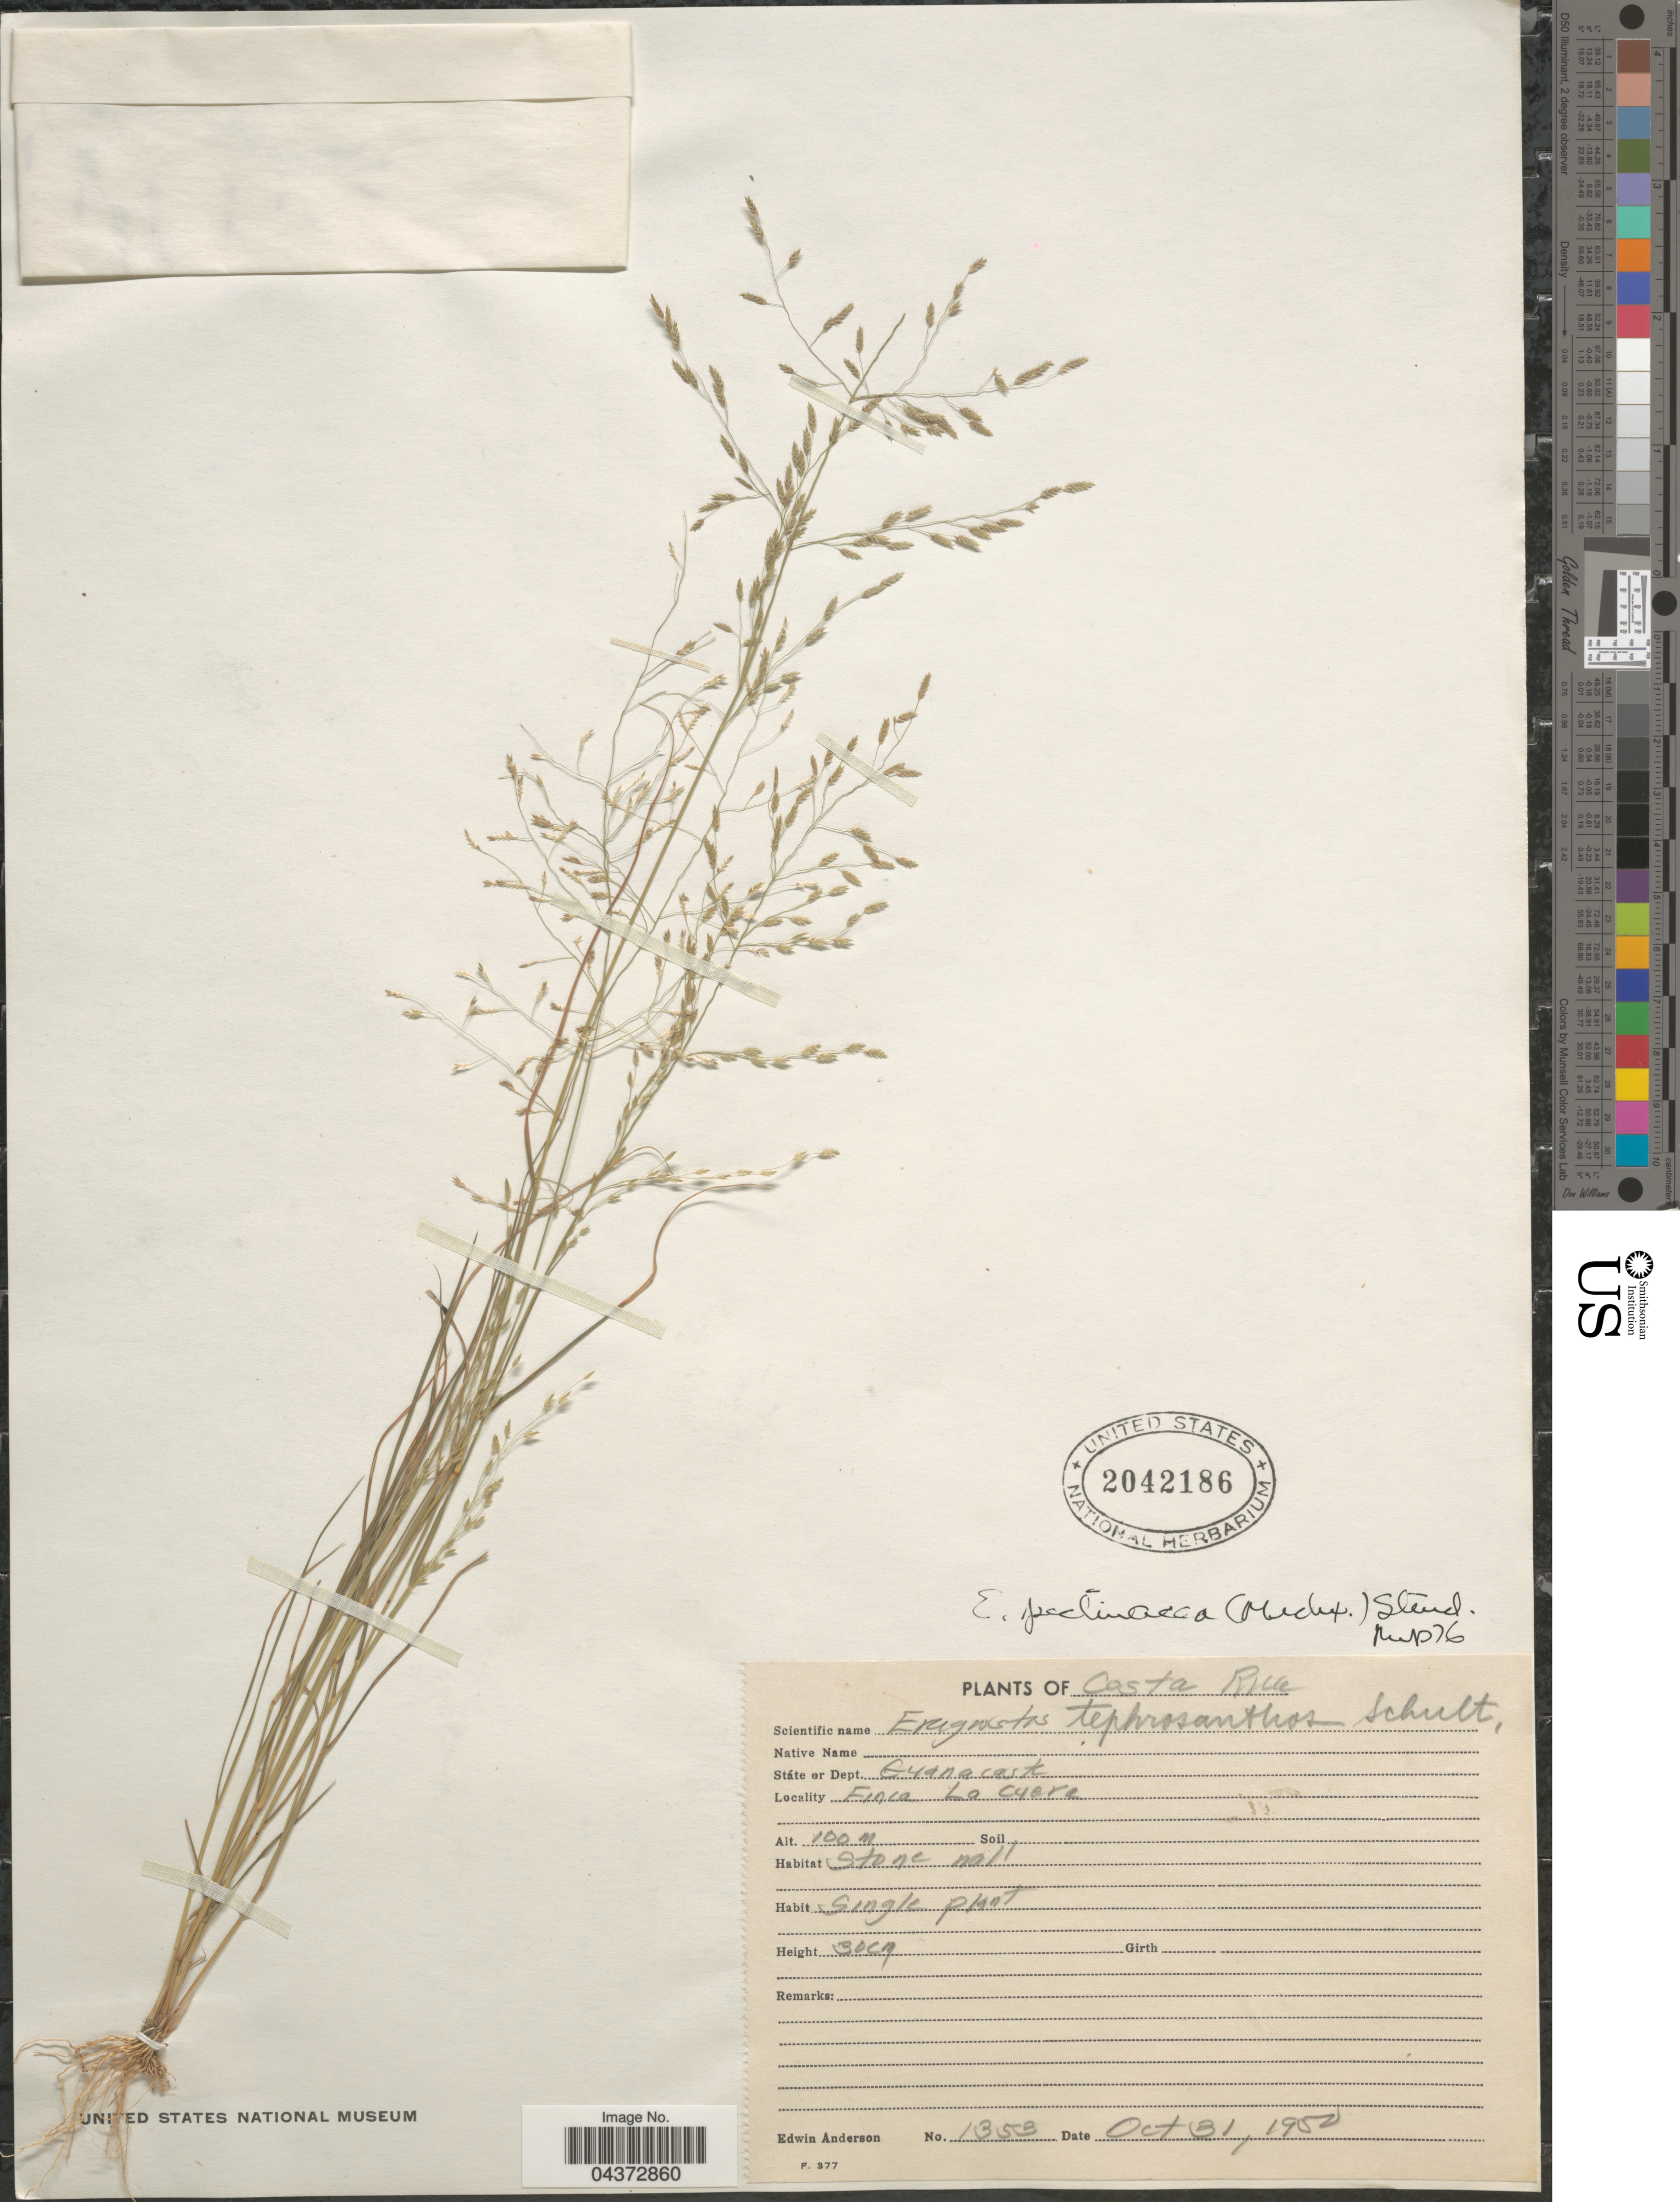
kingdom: Plantae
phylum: Tracheophyta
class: Liliopsida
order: Poales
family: Poaceae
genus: Eragrostis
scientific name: Eragrostis pectinacea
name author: (Michx.) Nees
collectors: E. Anderson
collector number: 1353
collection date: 1950-10-31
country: Costa Rica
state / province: Guanacaste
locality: Státe or Dept. Guanacaste. Finca La Cueva.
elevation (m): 100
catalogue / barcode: US 2042186